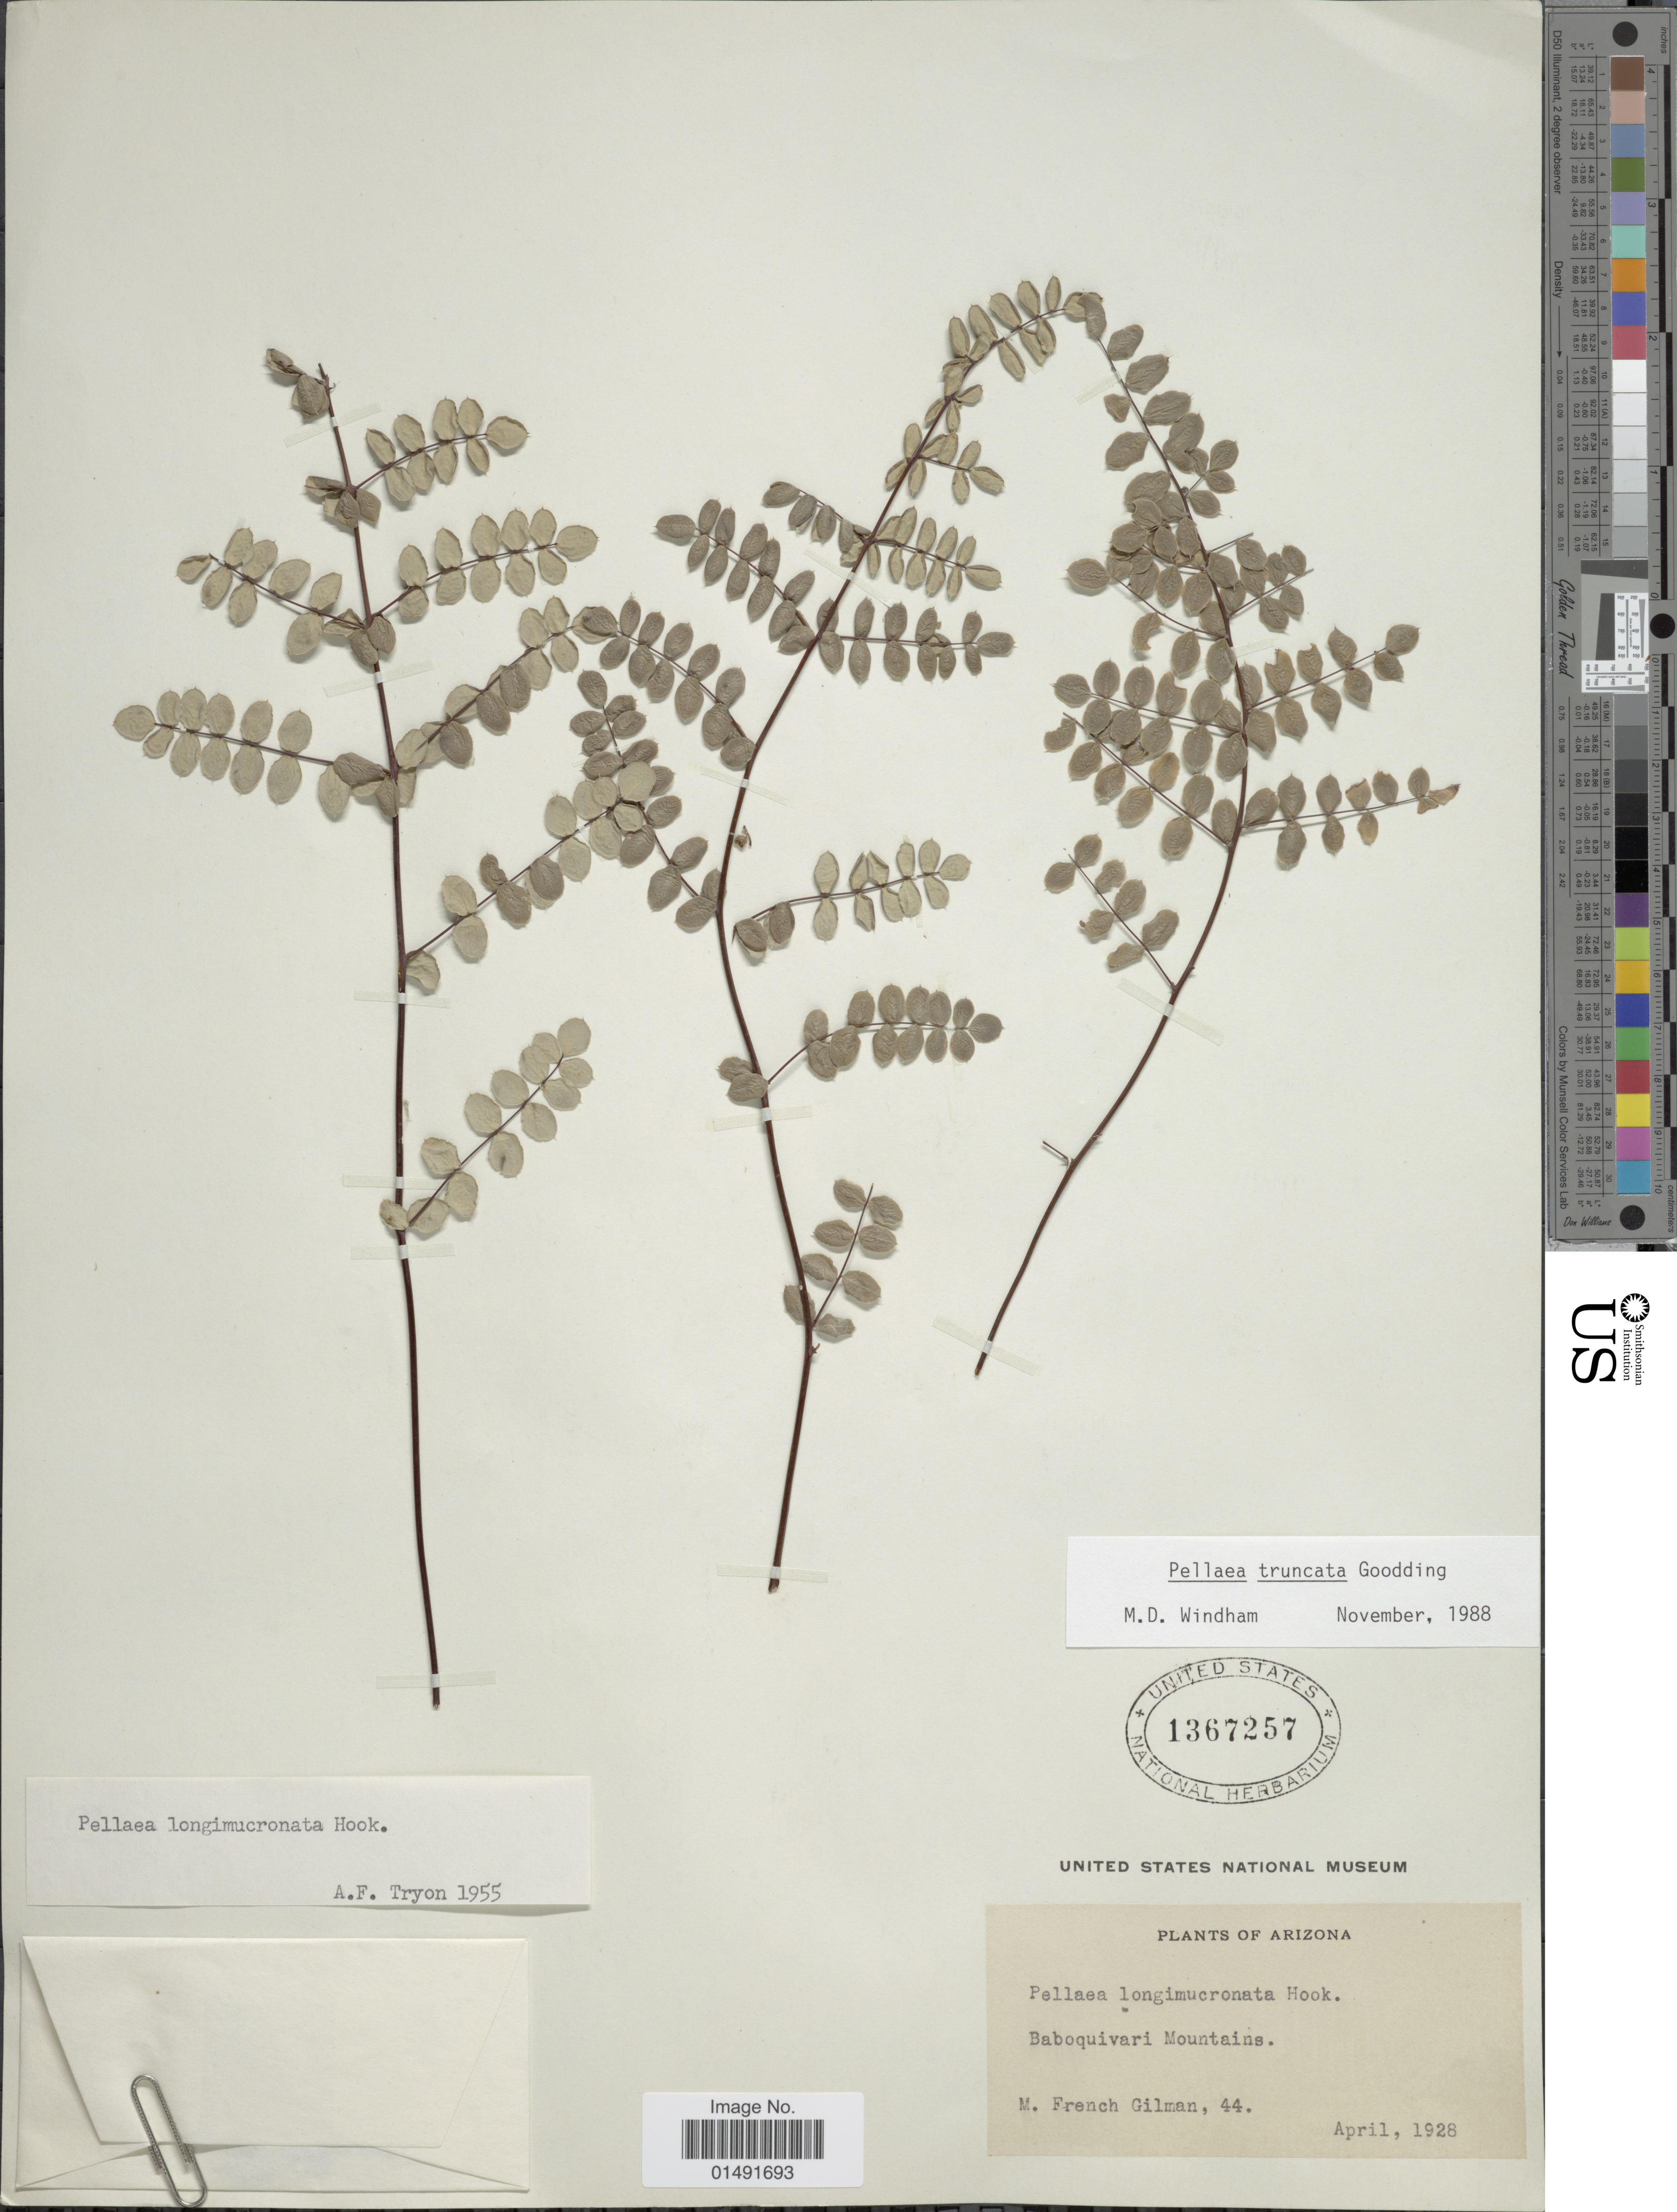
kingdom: Plantae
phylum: Tracheophyta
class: Polypodiopsida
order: Polypodiales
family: Pteridaceae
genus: Pellaea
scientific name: Pellaea truncata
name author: Goodd.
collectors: M. F. Gilman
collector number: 44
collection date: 1928-04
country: United States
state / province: Arizona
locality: Baboquivari Mountains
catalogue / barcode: US 1367257